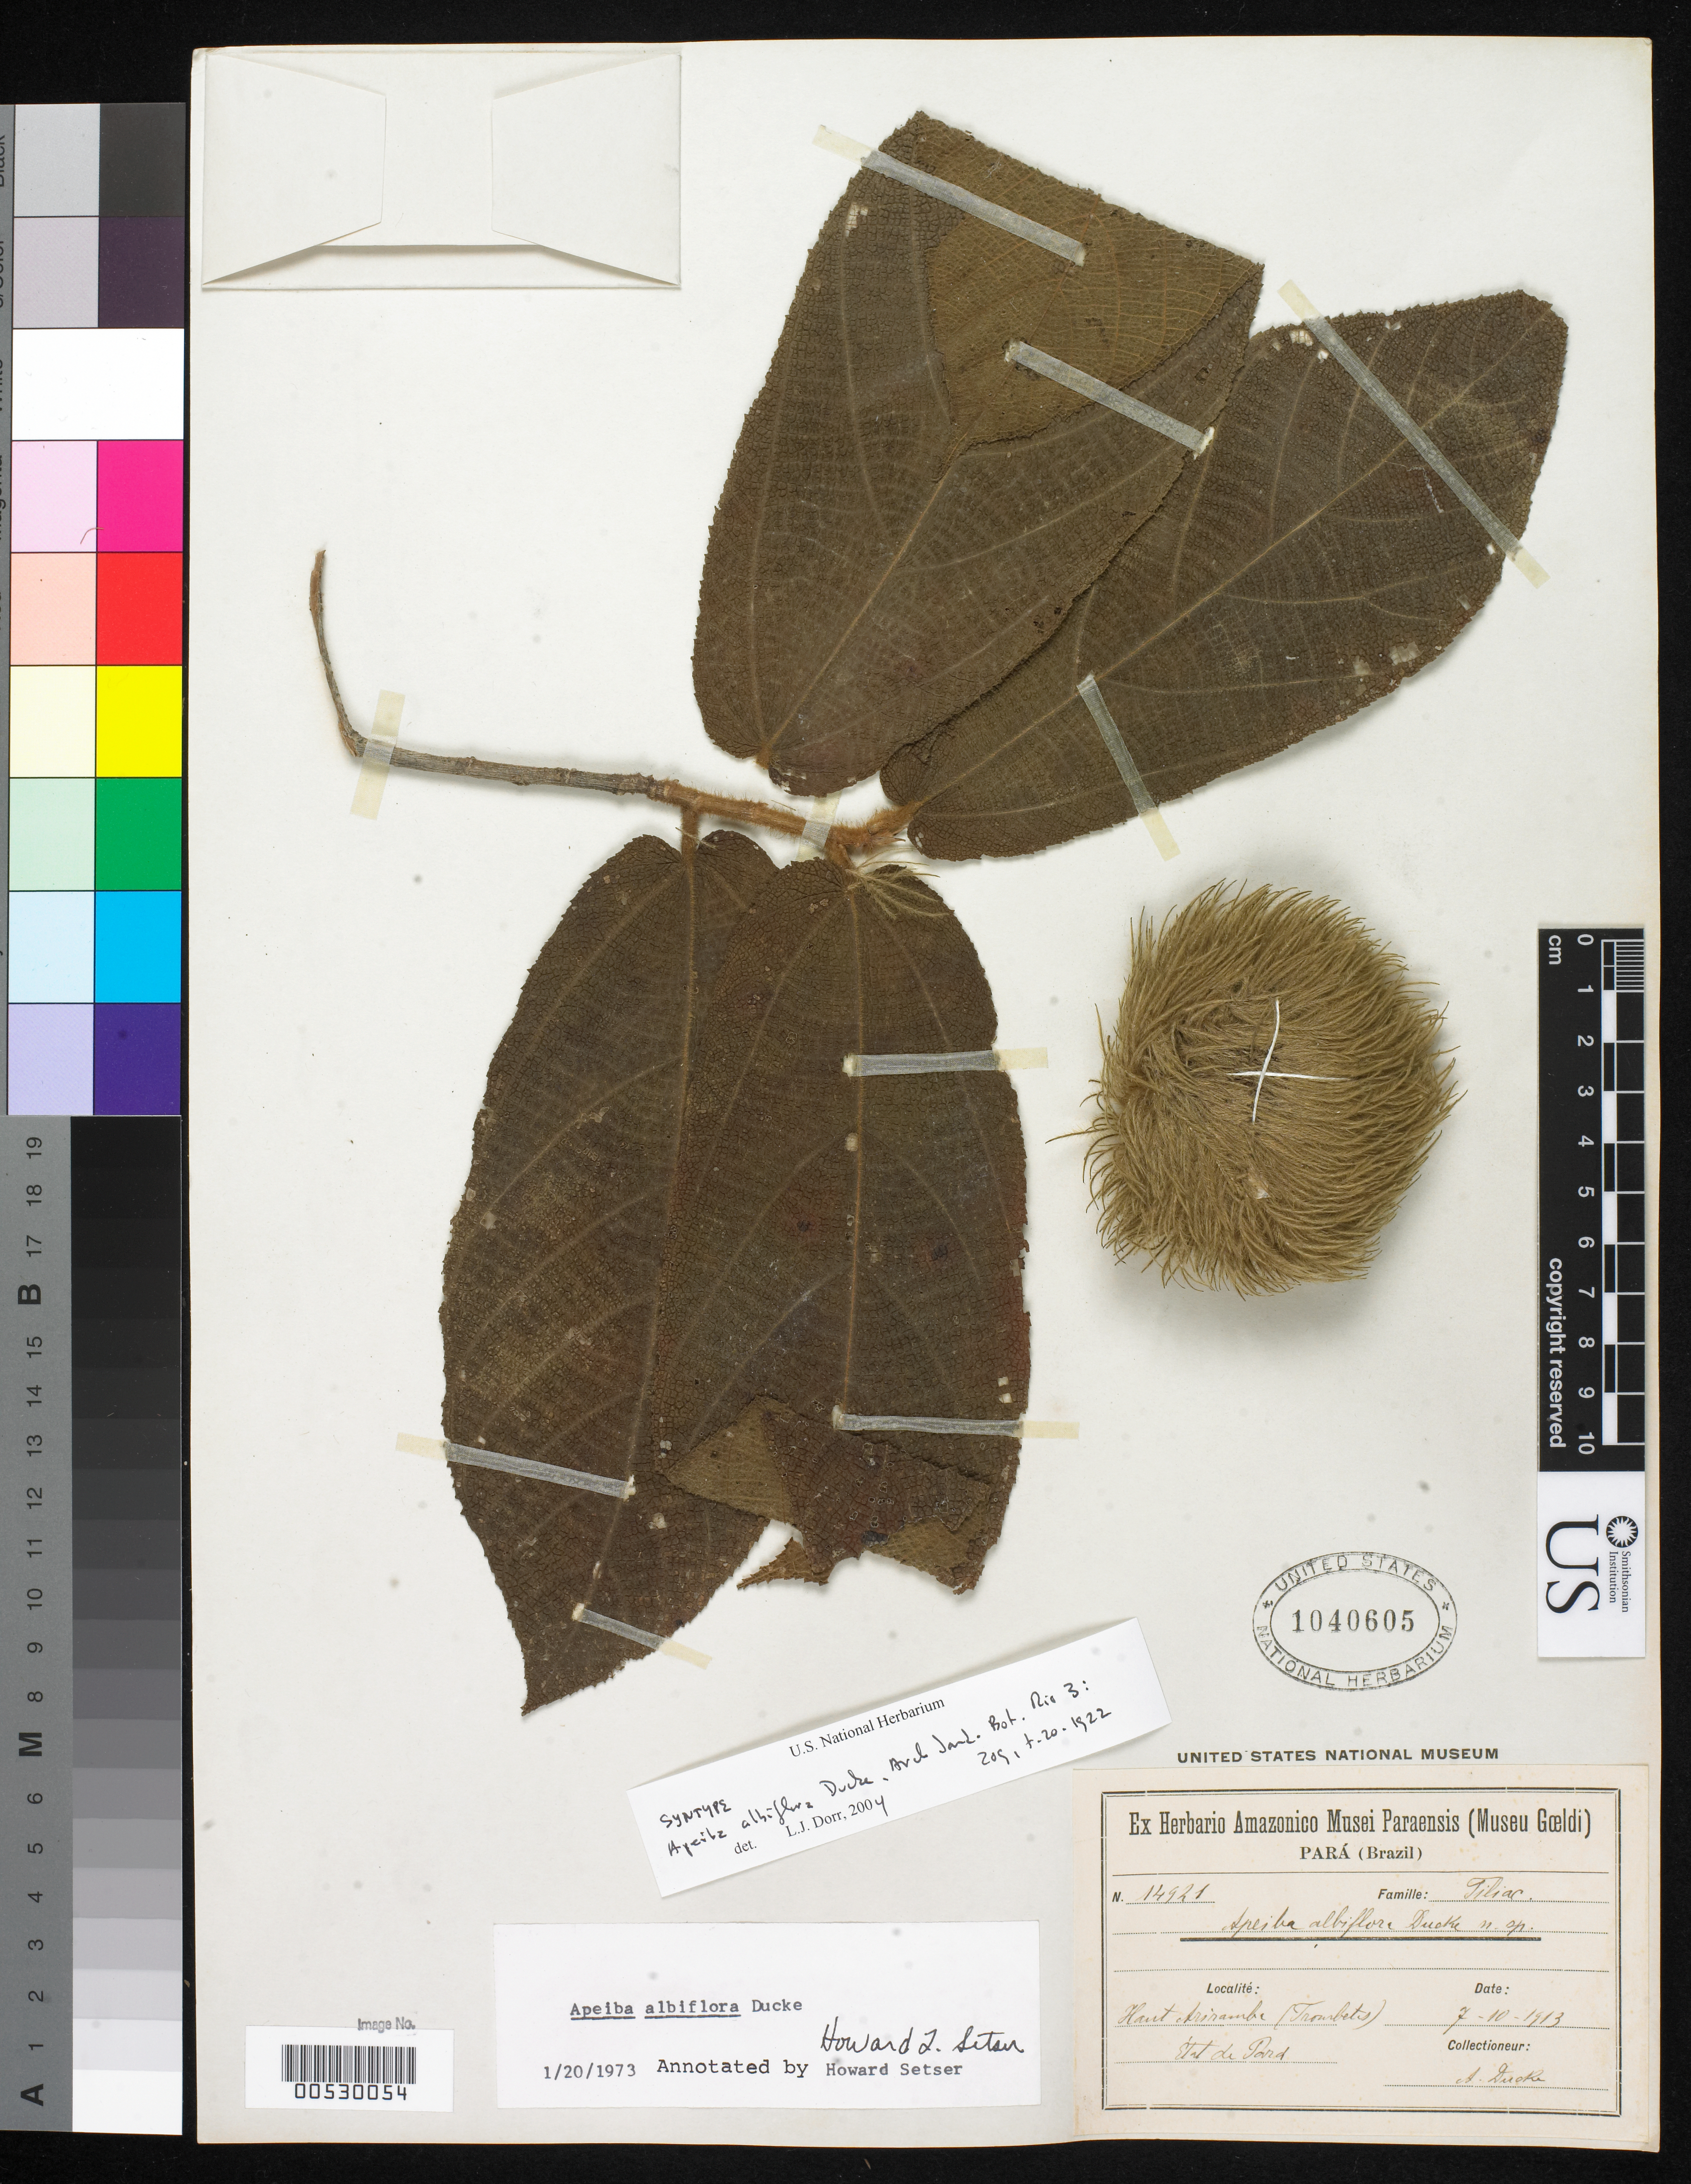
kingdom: Plantae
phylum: Tracheophyta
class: Magnoliopsida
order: Malvales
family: Malvaceae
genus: Apeiba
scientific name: Apeiba albiflora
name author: Ducke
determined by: Dorr, L. J., (BOT), Smithsonian Institution - National Museum of Natural History (UNITED STATES)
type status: Syntype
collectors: A. Ducke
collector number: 14921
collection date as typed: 07 Oct 1913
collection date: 1913-10-07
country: Brazil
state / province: Pará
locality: Haut Ariramba (Trombetas), Etat de Pará.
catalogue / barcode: US 1040605